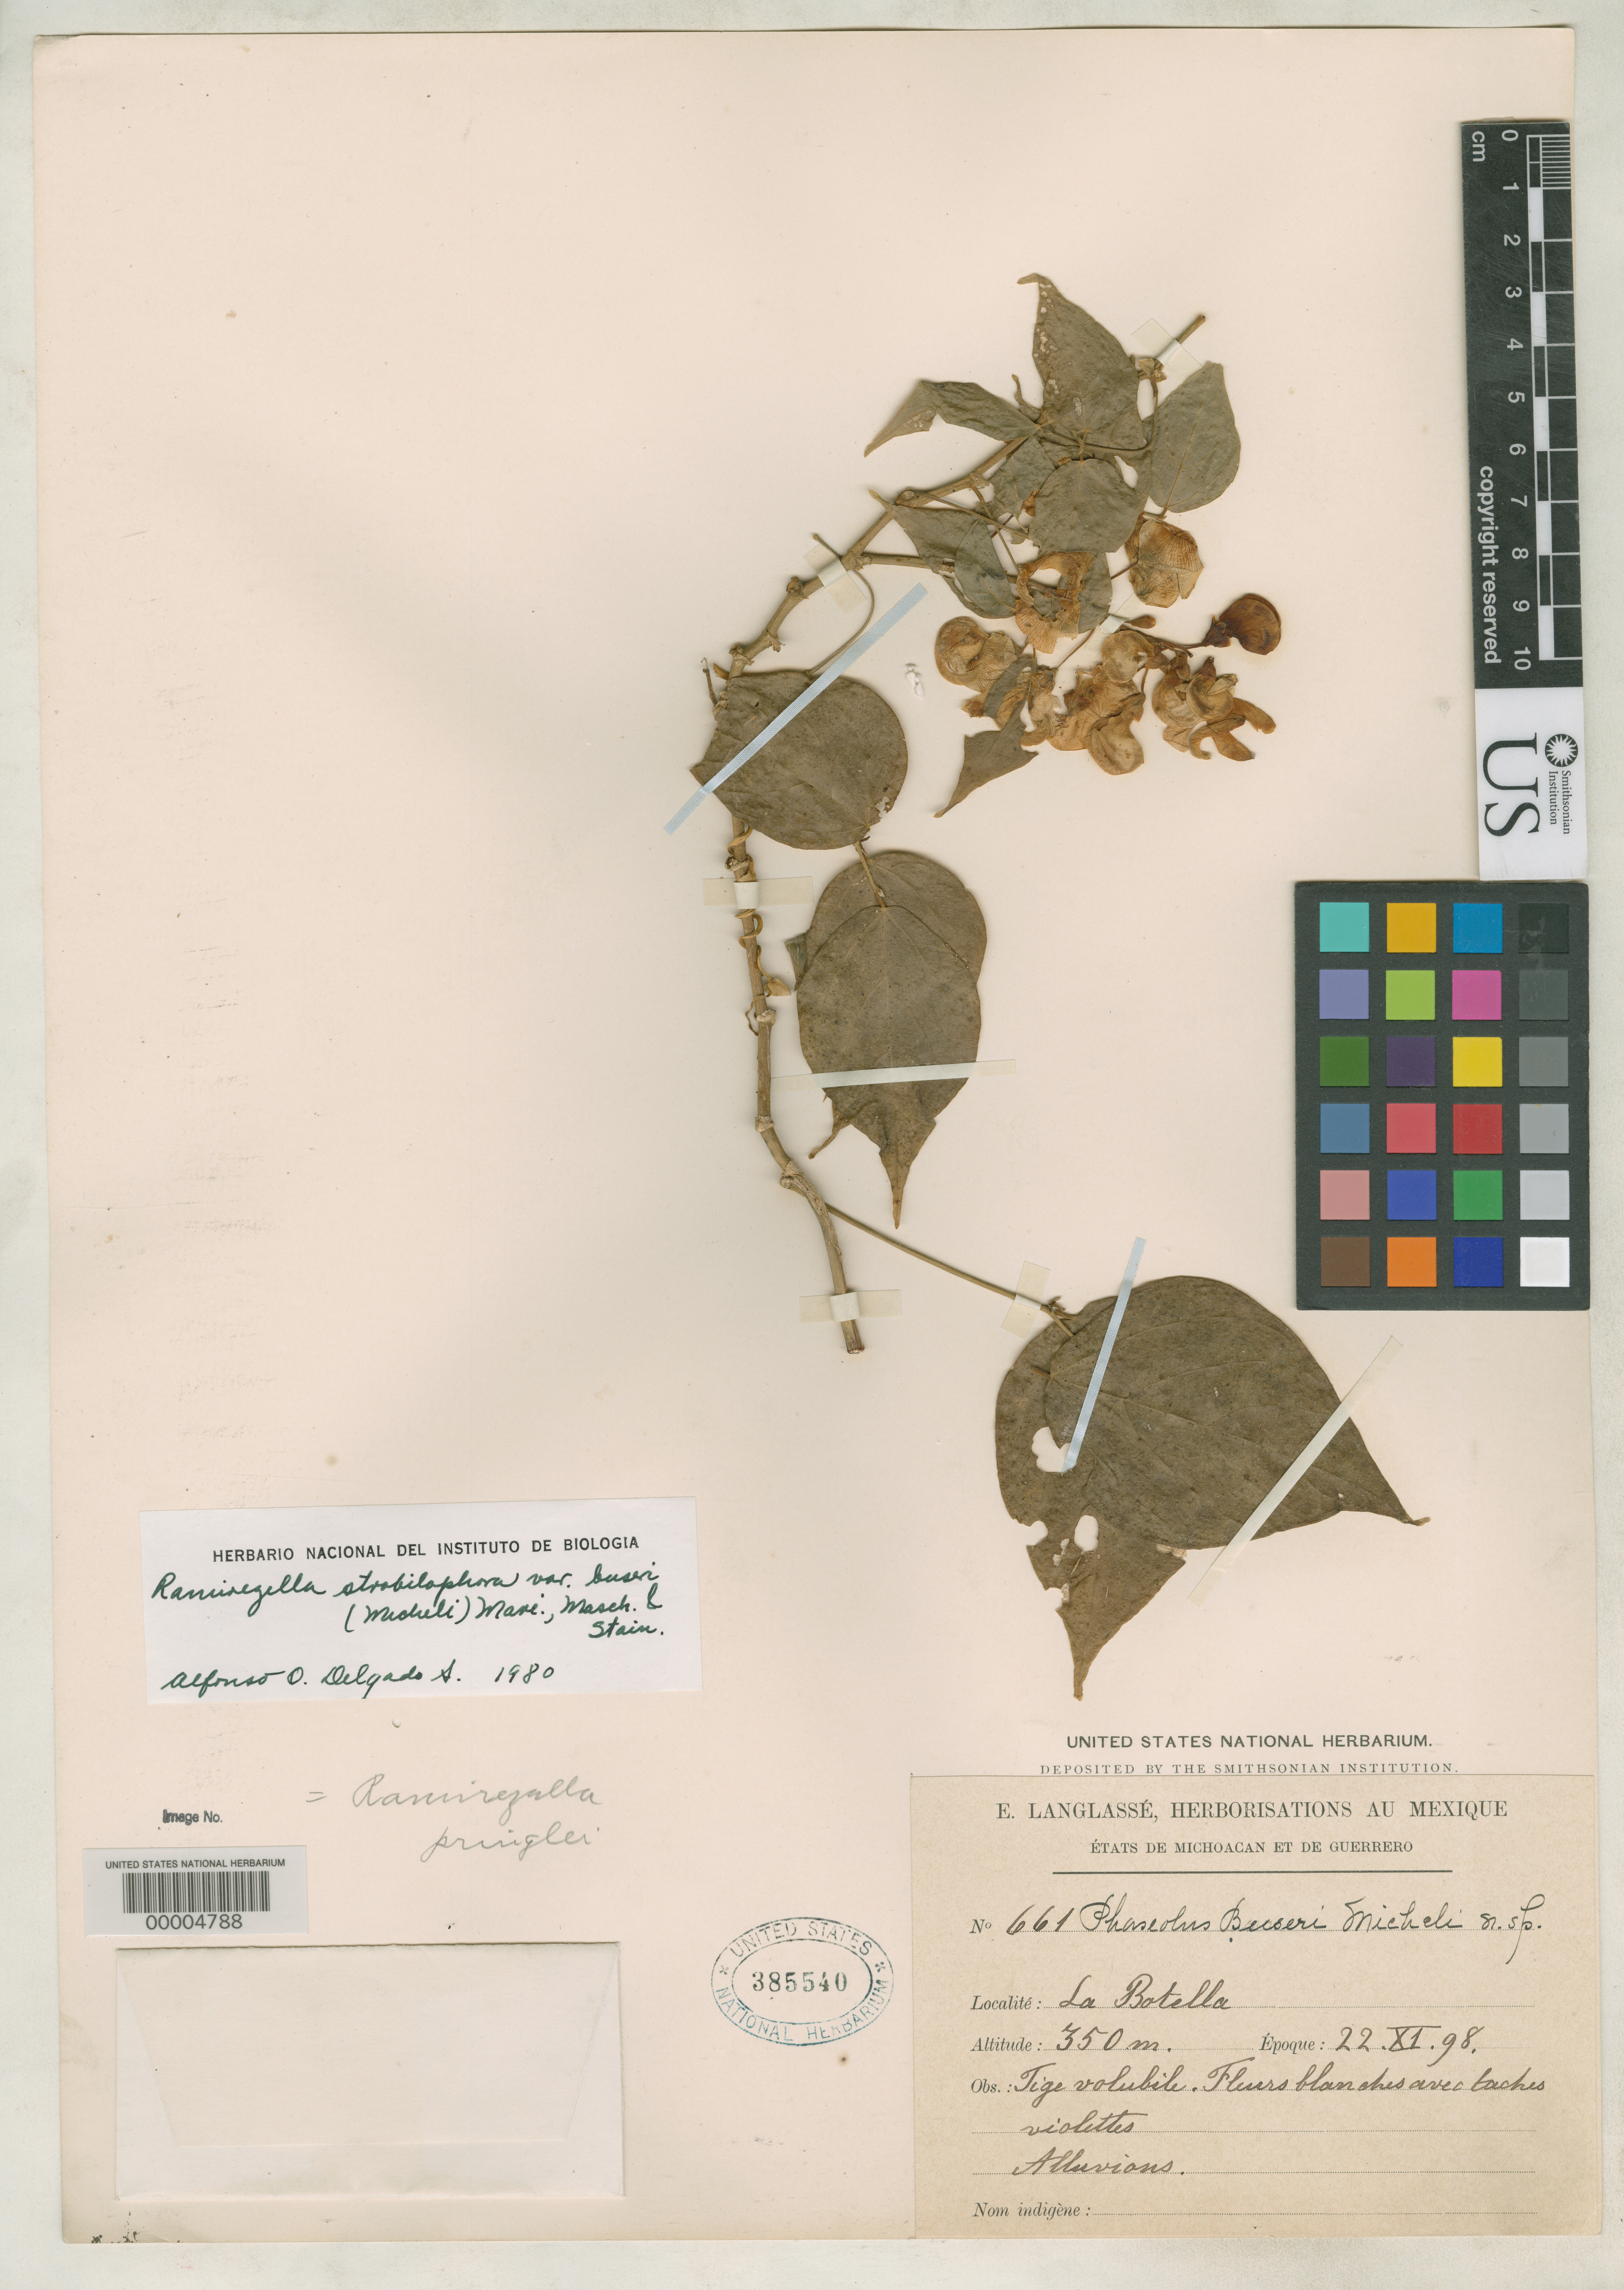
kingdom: Plantae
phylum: Tracheophyta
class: Magnoliopsida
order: Fabales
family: Fabaceae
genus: Phaseolus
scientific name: Phaseolus buseri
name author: Micheli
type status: Type Collection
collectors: E. Langlassé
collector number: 661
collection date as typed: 22 Nov 1898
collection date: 1898-11-22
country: Mexico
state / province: Guerrero / Michoacán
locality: Near the Boletta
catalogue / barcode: US 385540